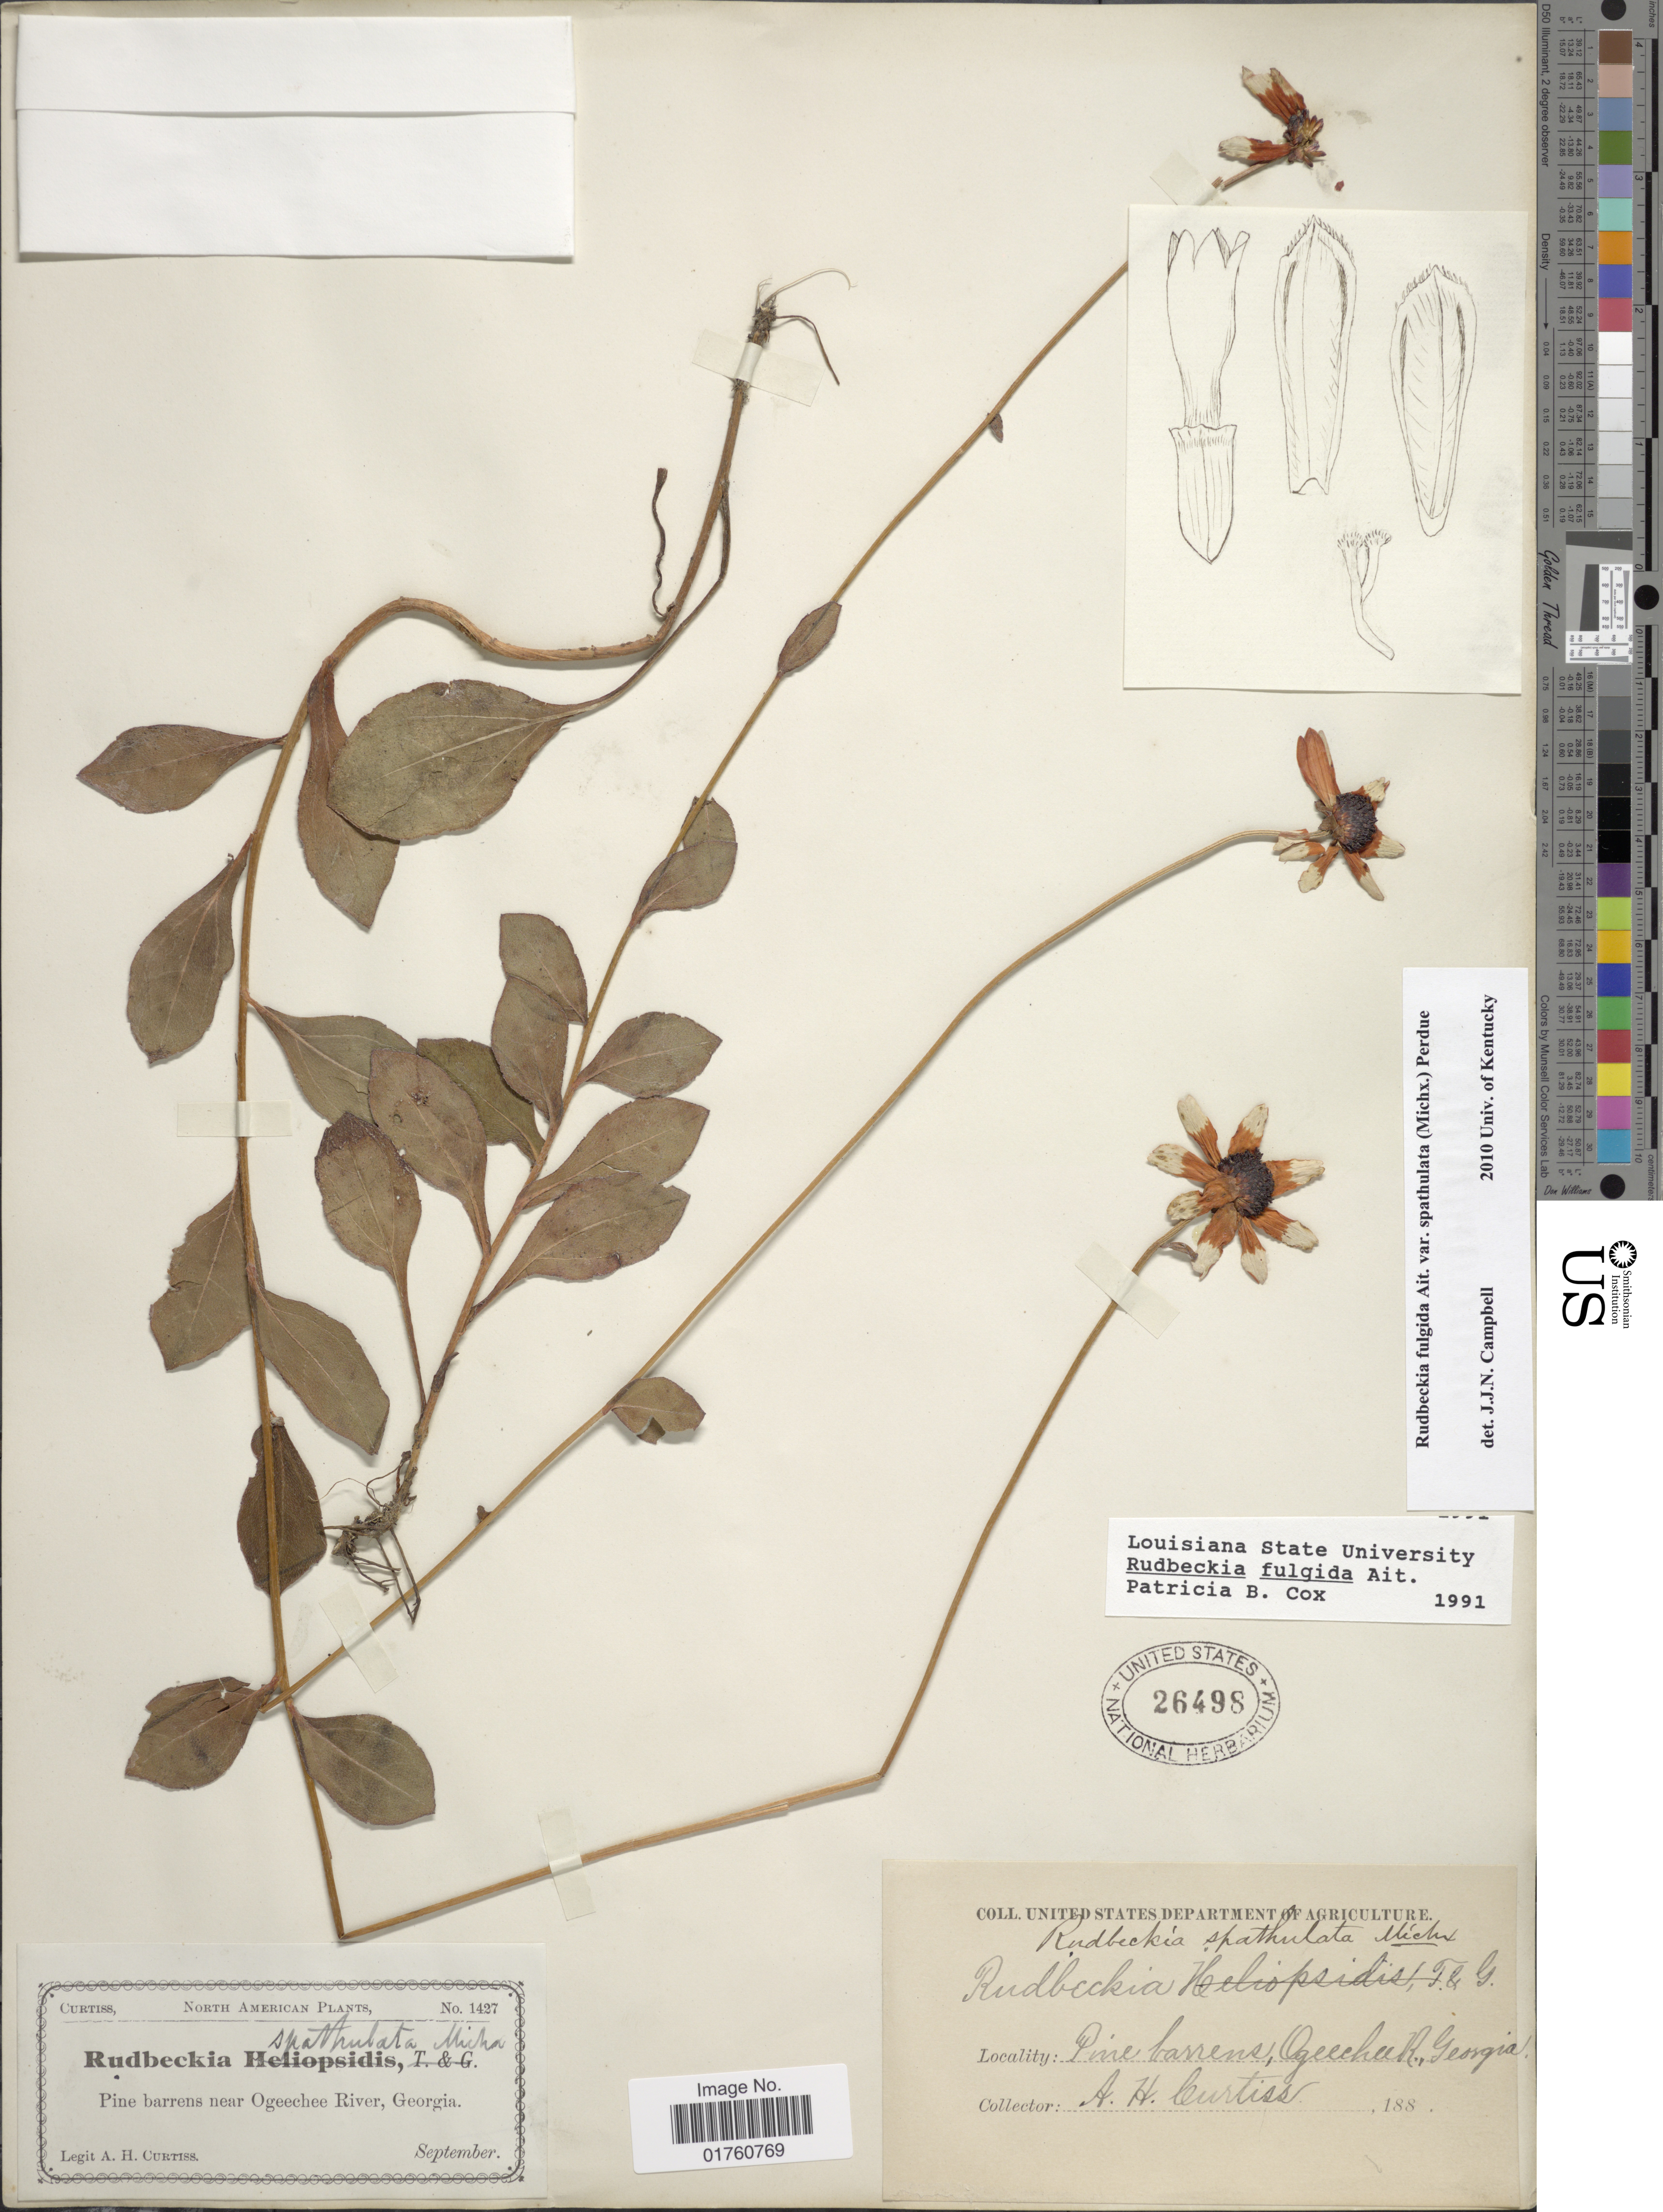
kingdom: Plantae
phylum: Tracheophyta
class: Magnoliopsida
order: Asterales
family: Asteraceae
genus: Rudbeckia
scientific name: Rudbeckia fulgida var. fulgida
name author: Aiton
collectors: A. H. Curtiss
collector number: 1427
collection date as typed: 1888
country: United States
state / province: Georgia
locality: Pine barrens near Ogeechee River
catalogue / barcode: US 26498